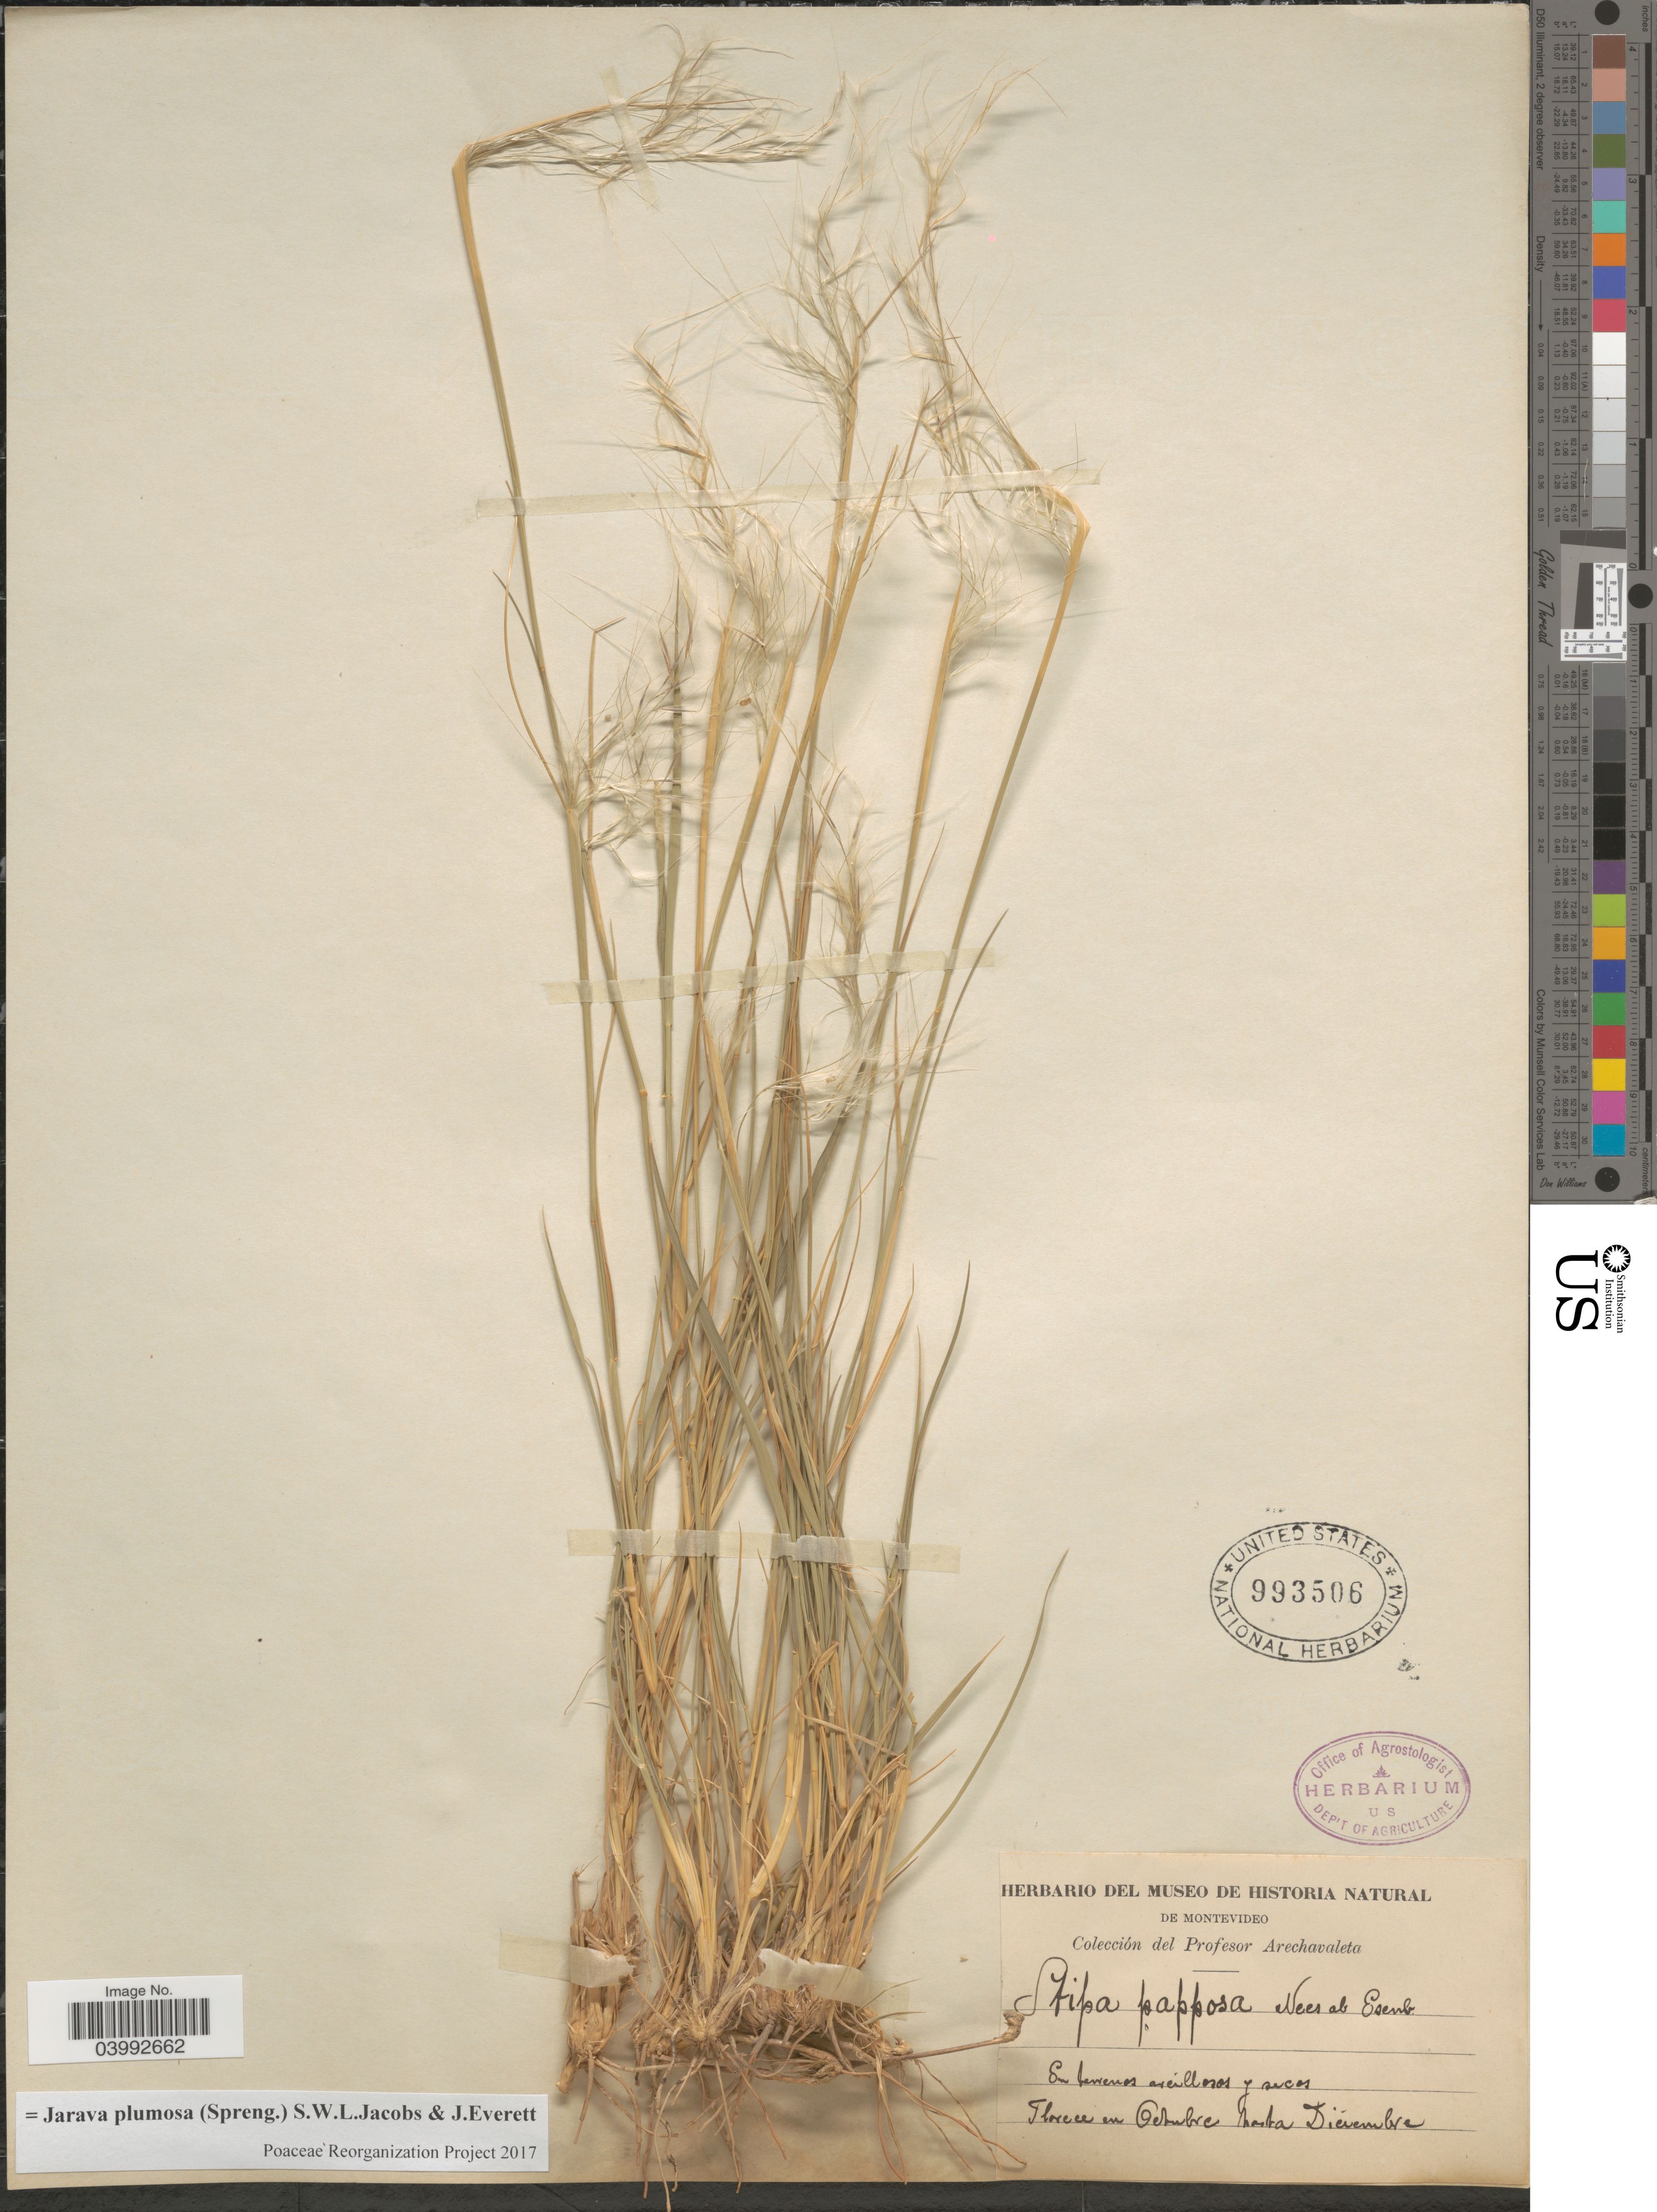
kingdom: Plantae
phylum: Tracheophyta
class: Liliopsida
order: Poales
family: Poaceae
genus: Jarava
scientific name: Jarava plumosa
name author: (Spreng.) S.W.L. Jacobs & J. Everett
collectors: Arechavaleta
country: Uruguay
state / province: Montevideo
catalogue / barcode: US 993506